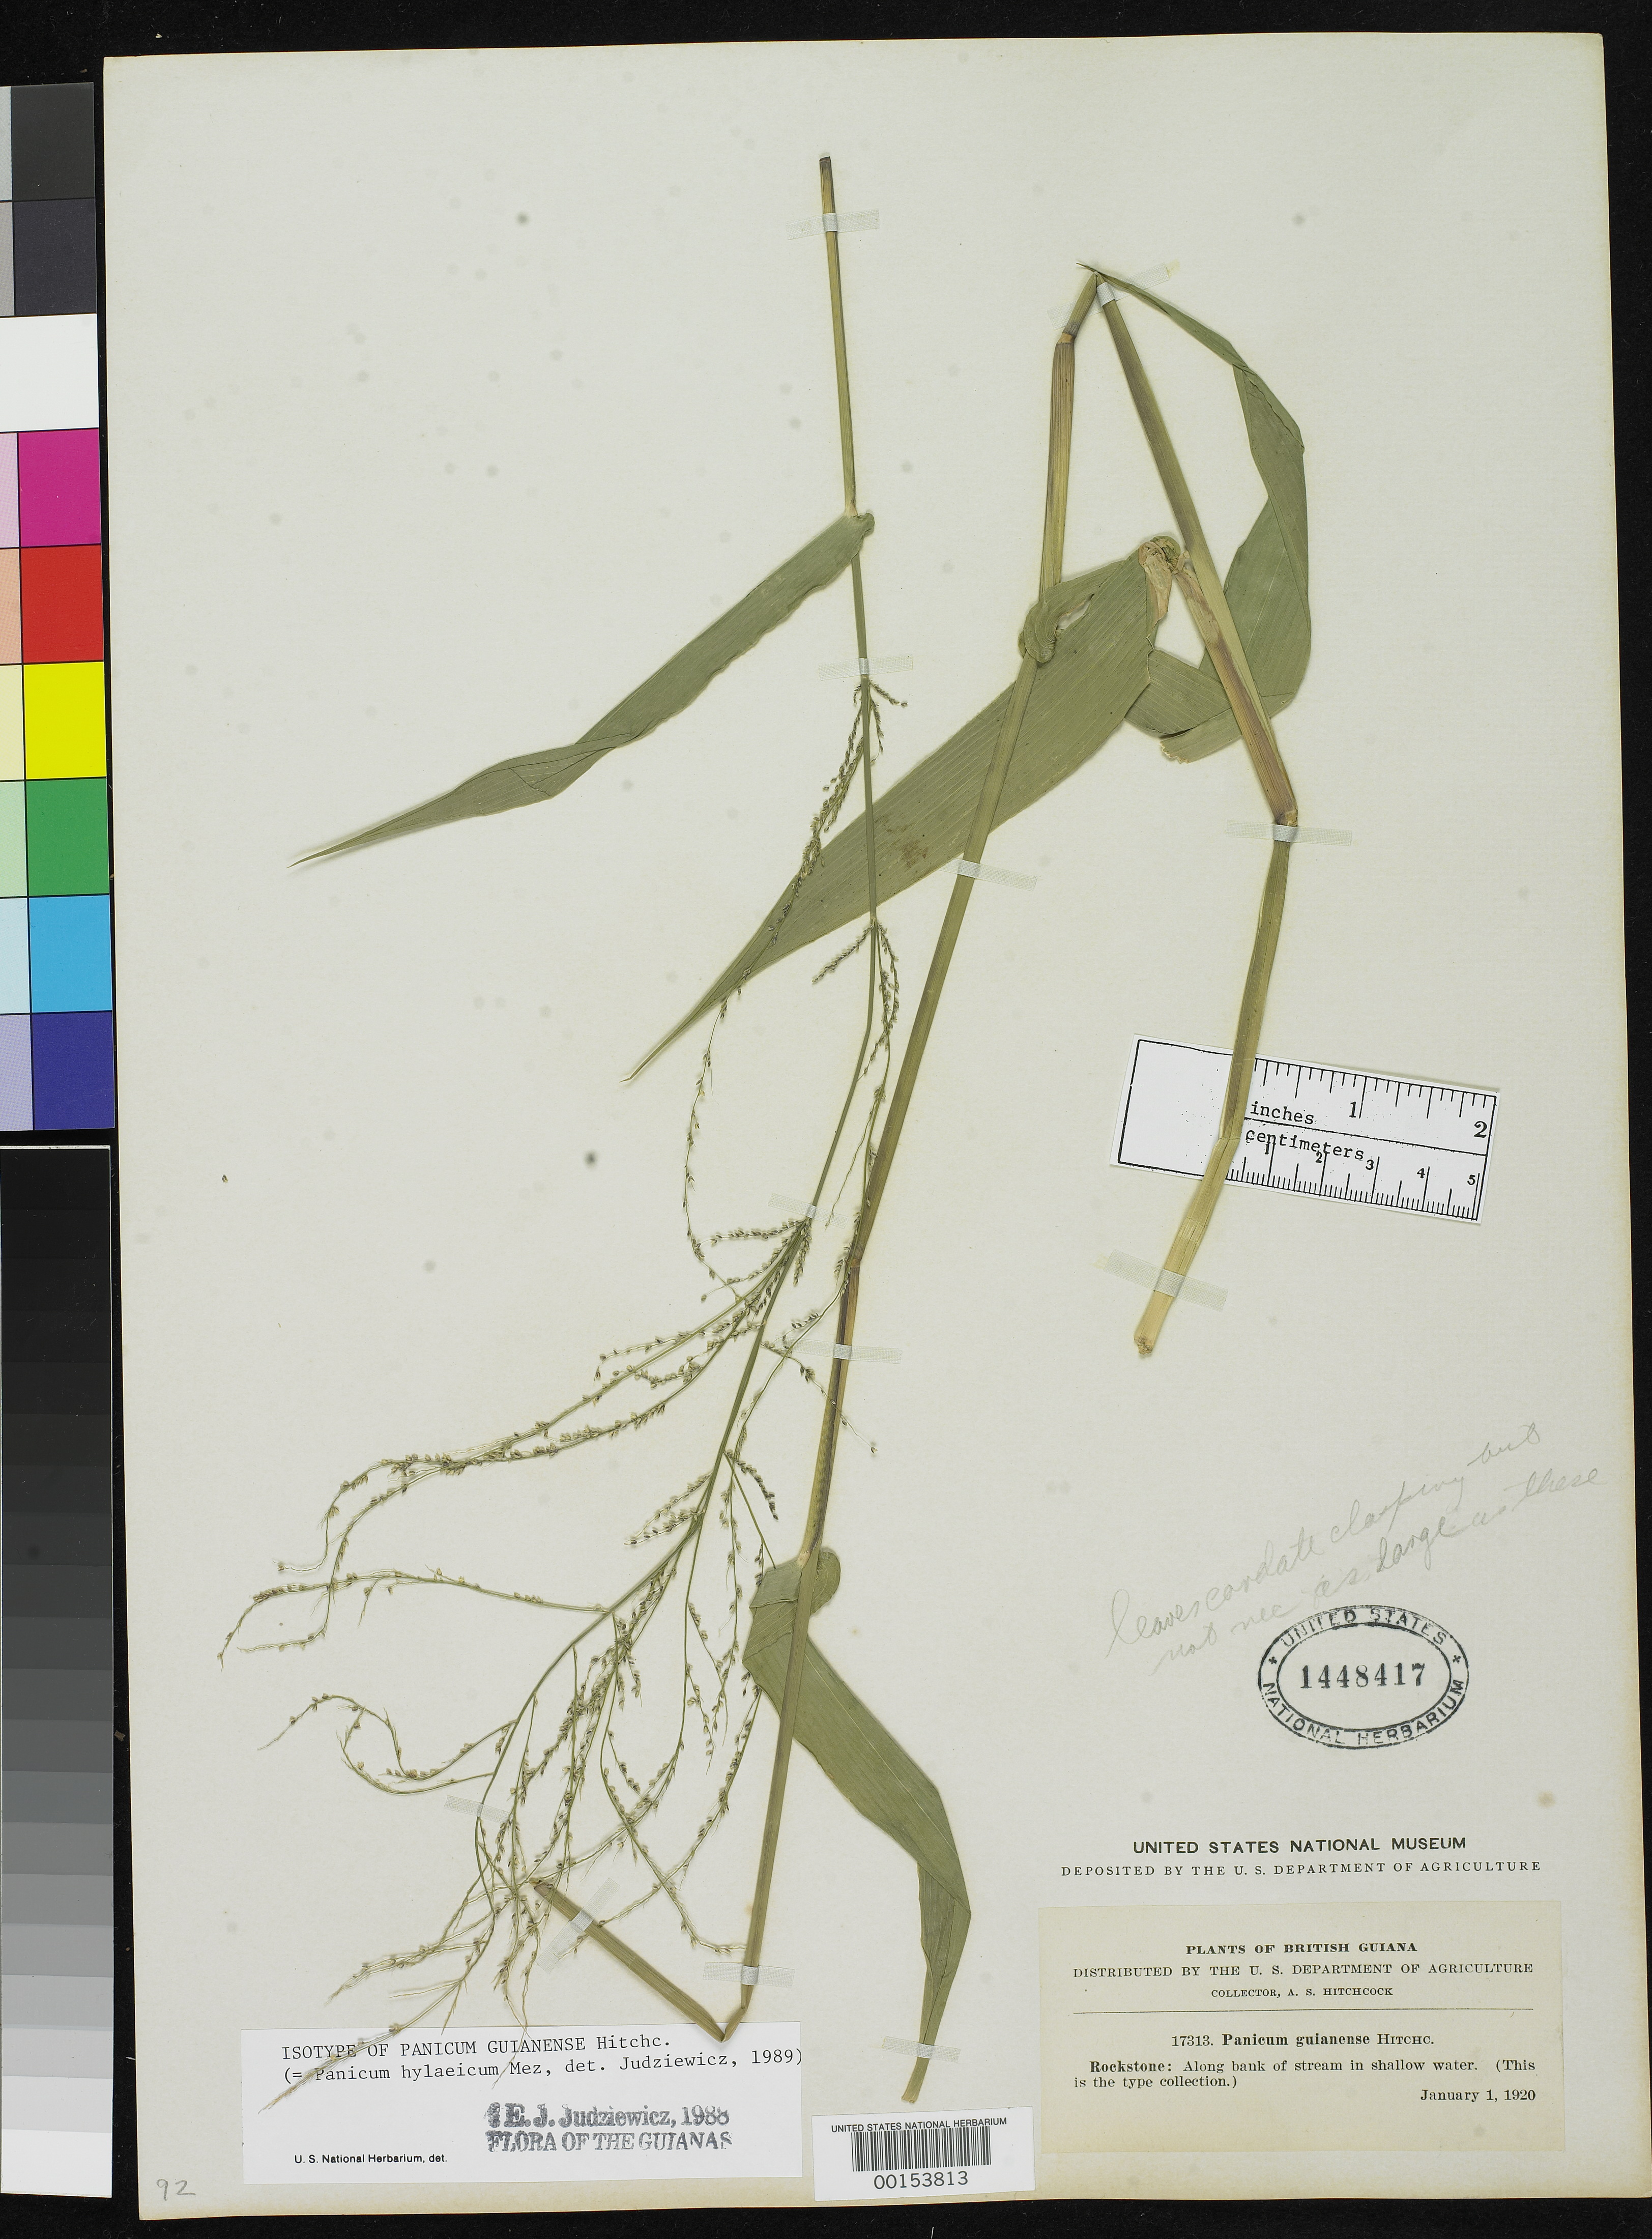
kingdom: Plantae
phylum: Tracheophyta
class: Liliopsida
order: Poales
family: Poaceae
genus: Panicum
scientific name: Panicum guianense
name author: Hitchc.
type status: Isotype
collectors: A. S. Hitchcock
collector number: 17313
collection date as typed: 01 Jan 1920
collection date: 1920-01-01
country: Guyana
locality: Rockstone, along river bank in shallow water.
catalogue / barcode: US 1448417